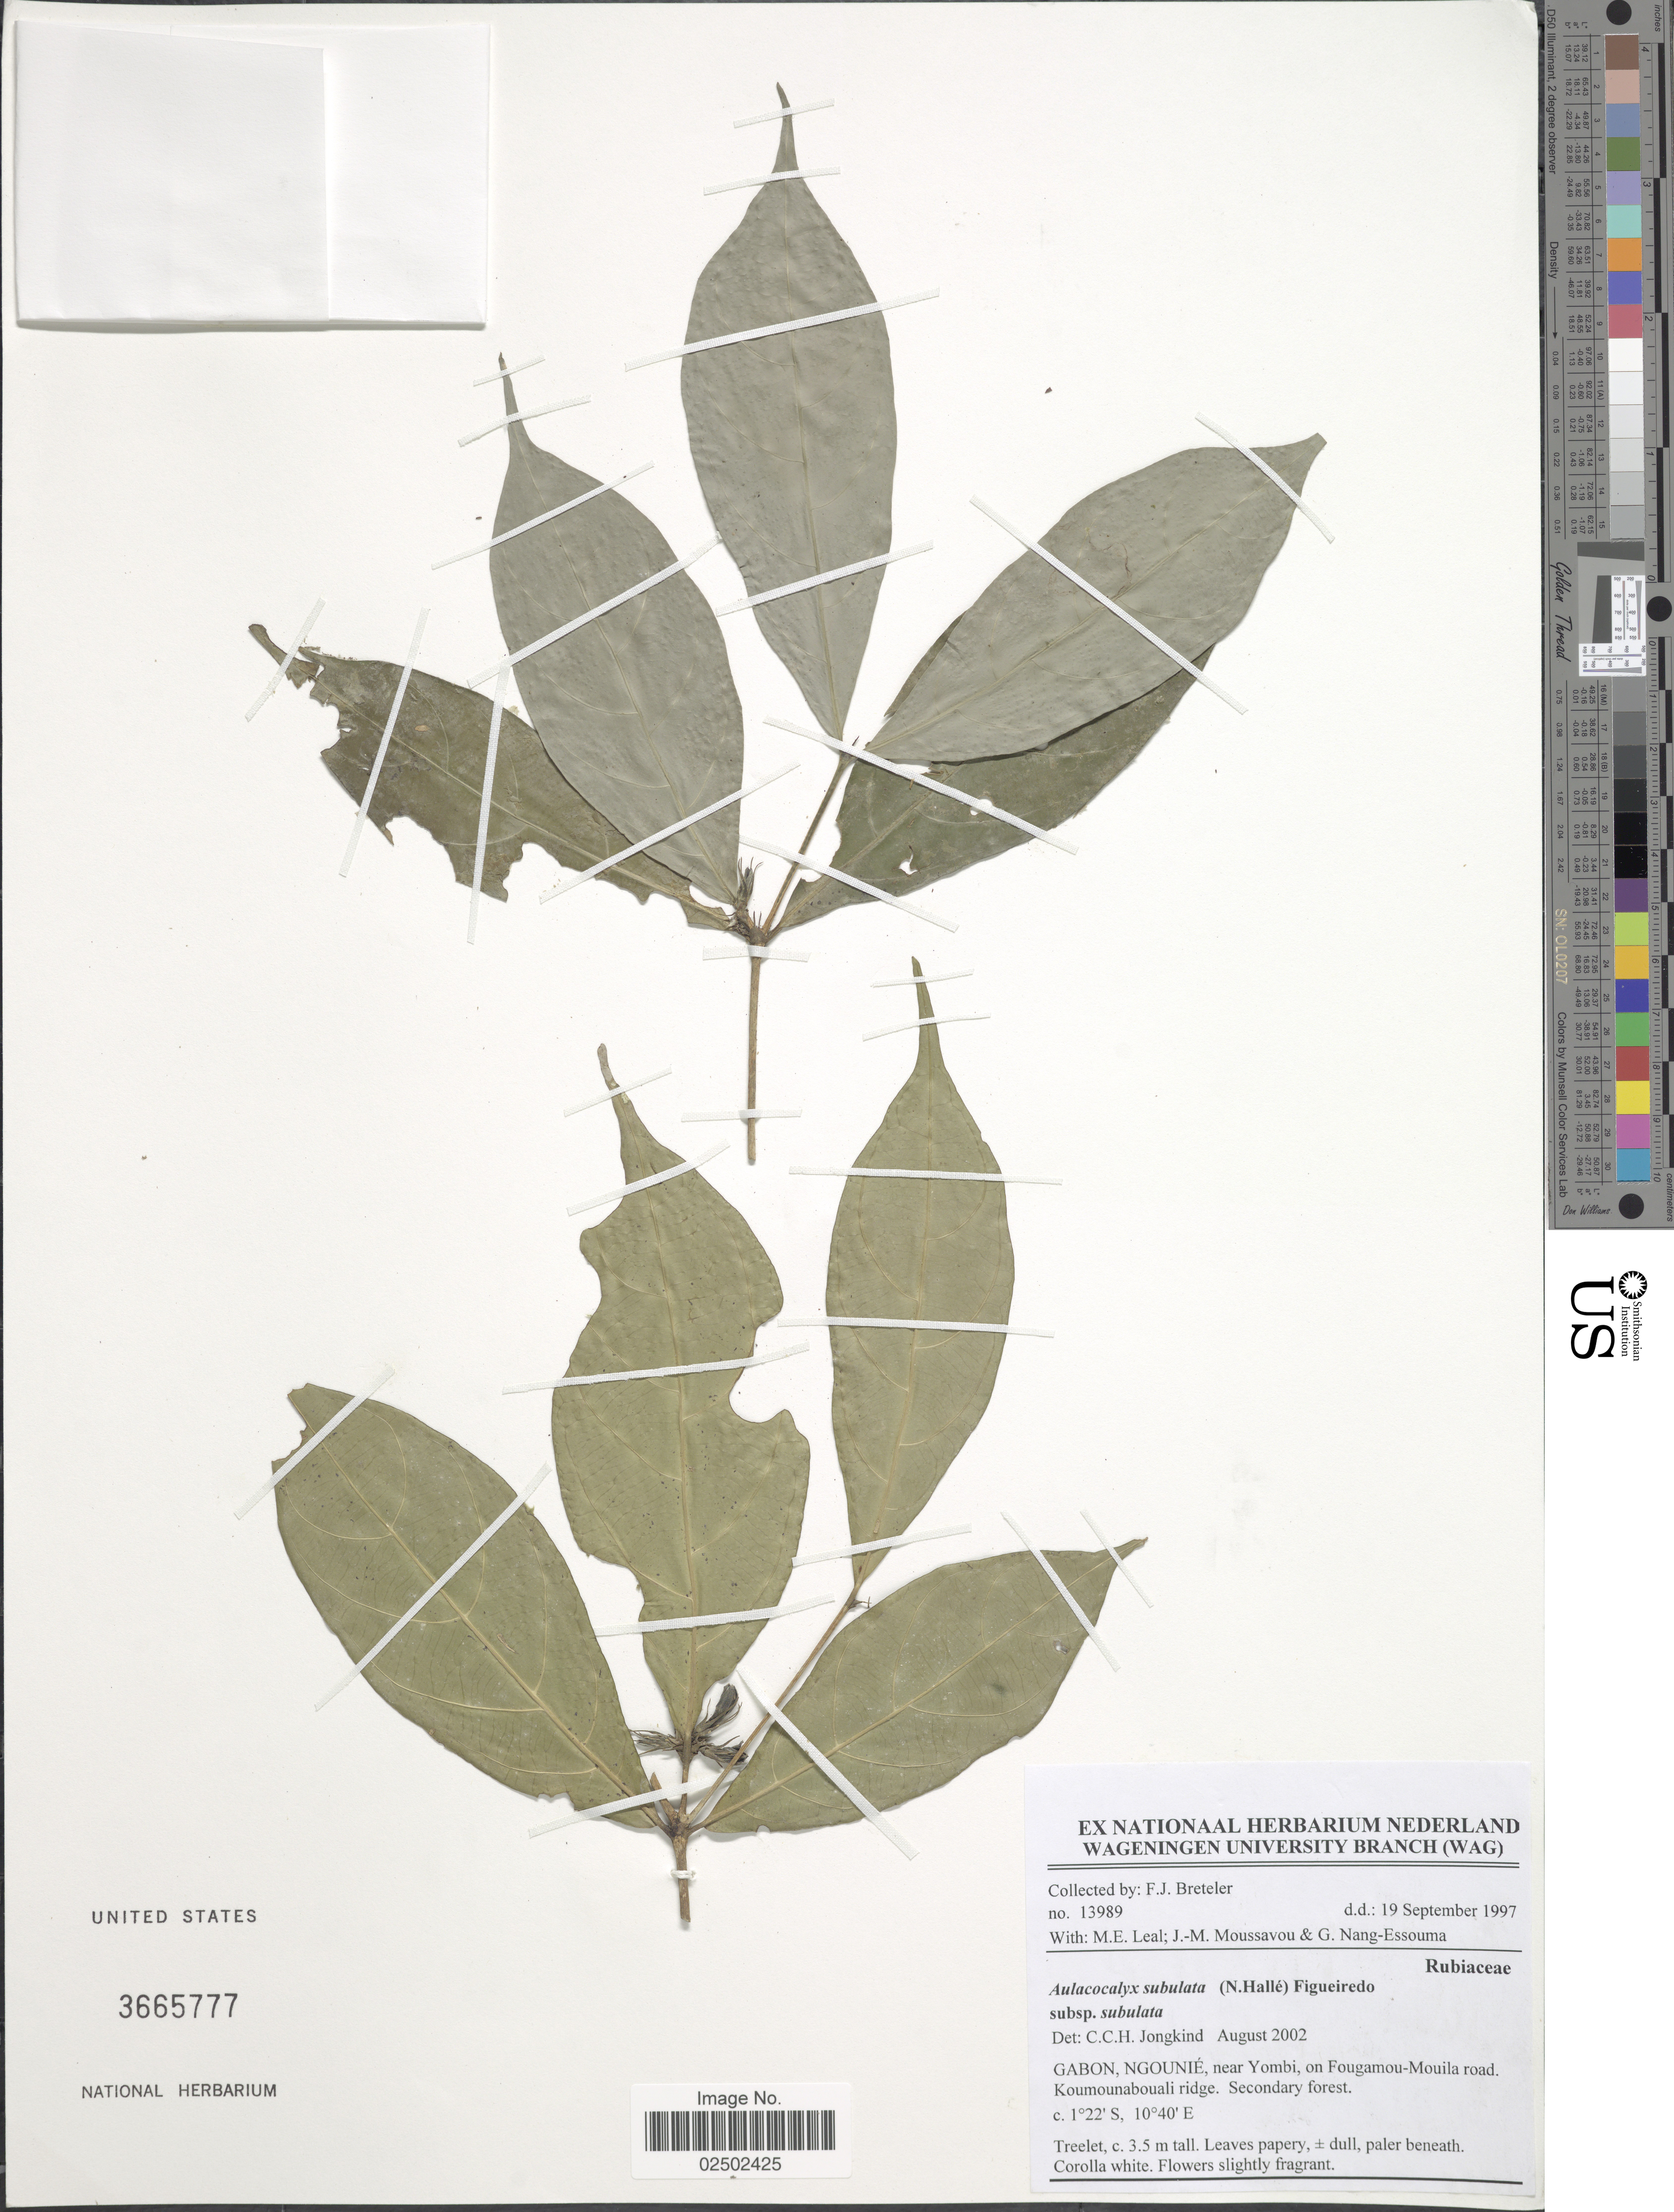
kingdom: Plantae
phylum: Tracheophyta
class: Magnoliopsida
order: Gentianales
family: Rubiaceae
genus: Aulacocalyx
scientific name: Aulacocalyx subulata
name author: (N. Hallé) Figueiredo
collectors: F. J. Breteler, M. E. Leal, J. Moussavou & G. Nang-Essouma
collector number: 13989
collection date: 1997-09-19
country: Gabon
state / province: Ngounie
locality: Near Yombi, on Fougamou-Mouila road. Koumounabouali ridge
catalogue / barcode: US 3665777